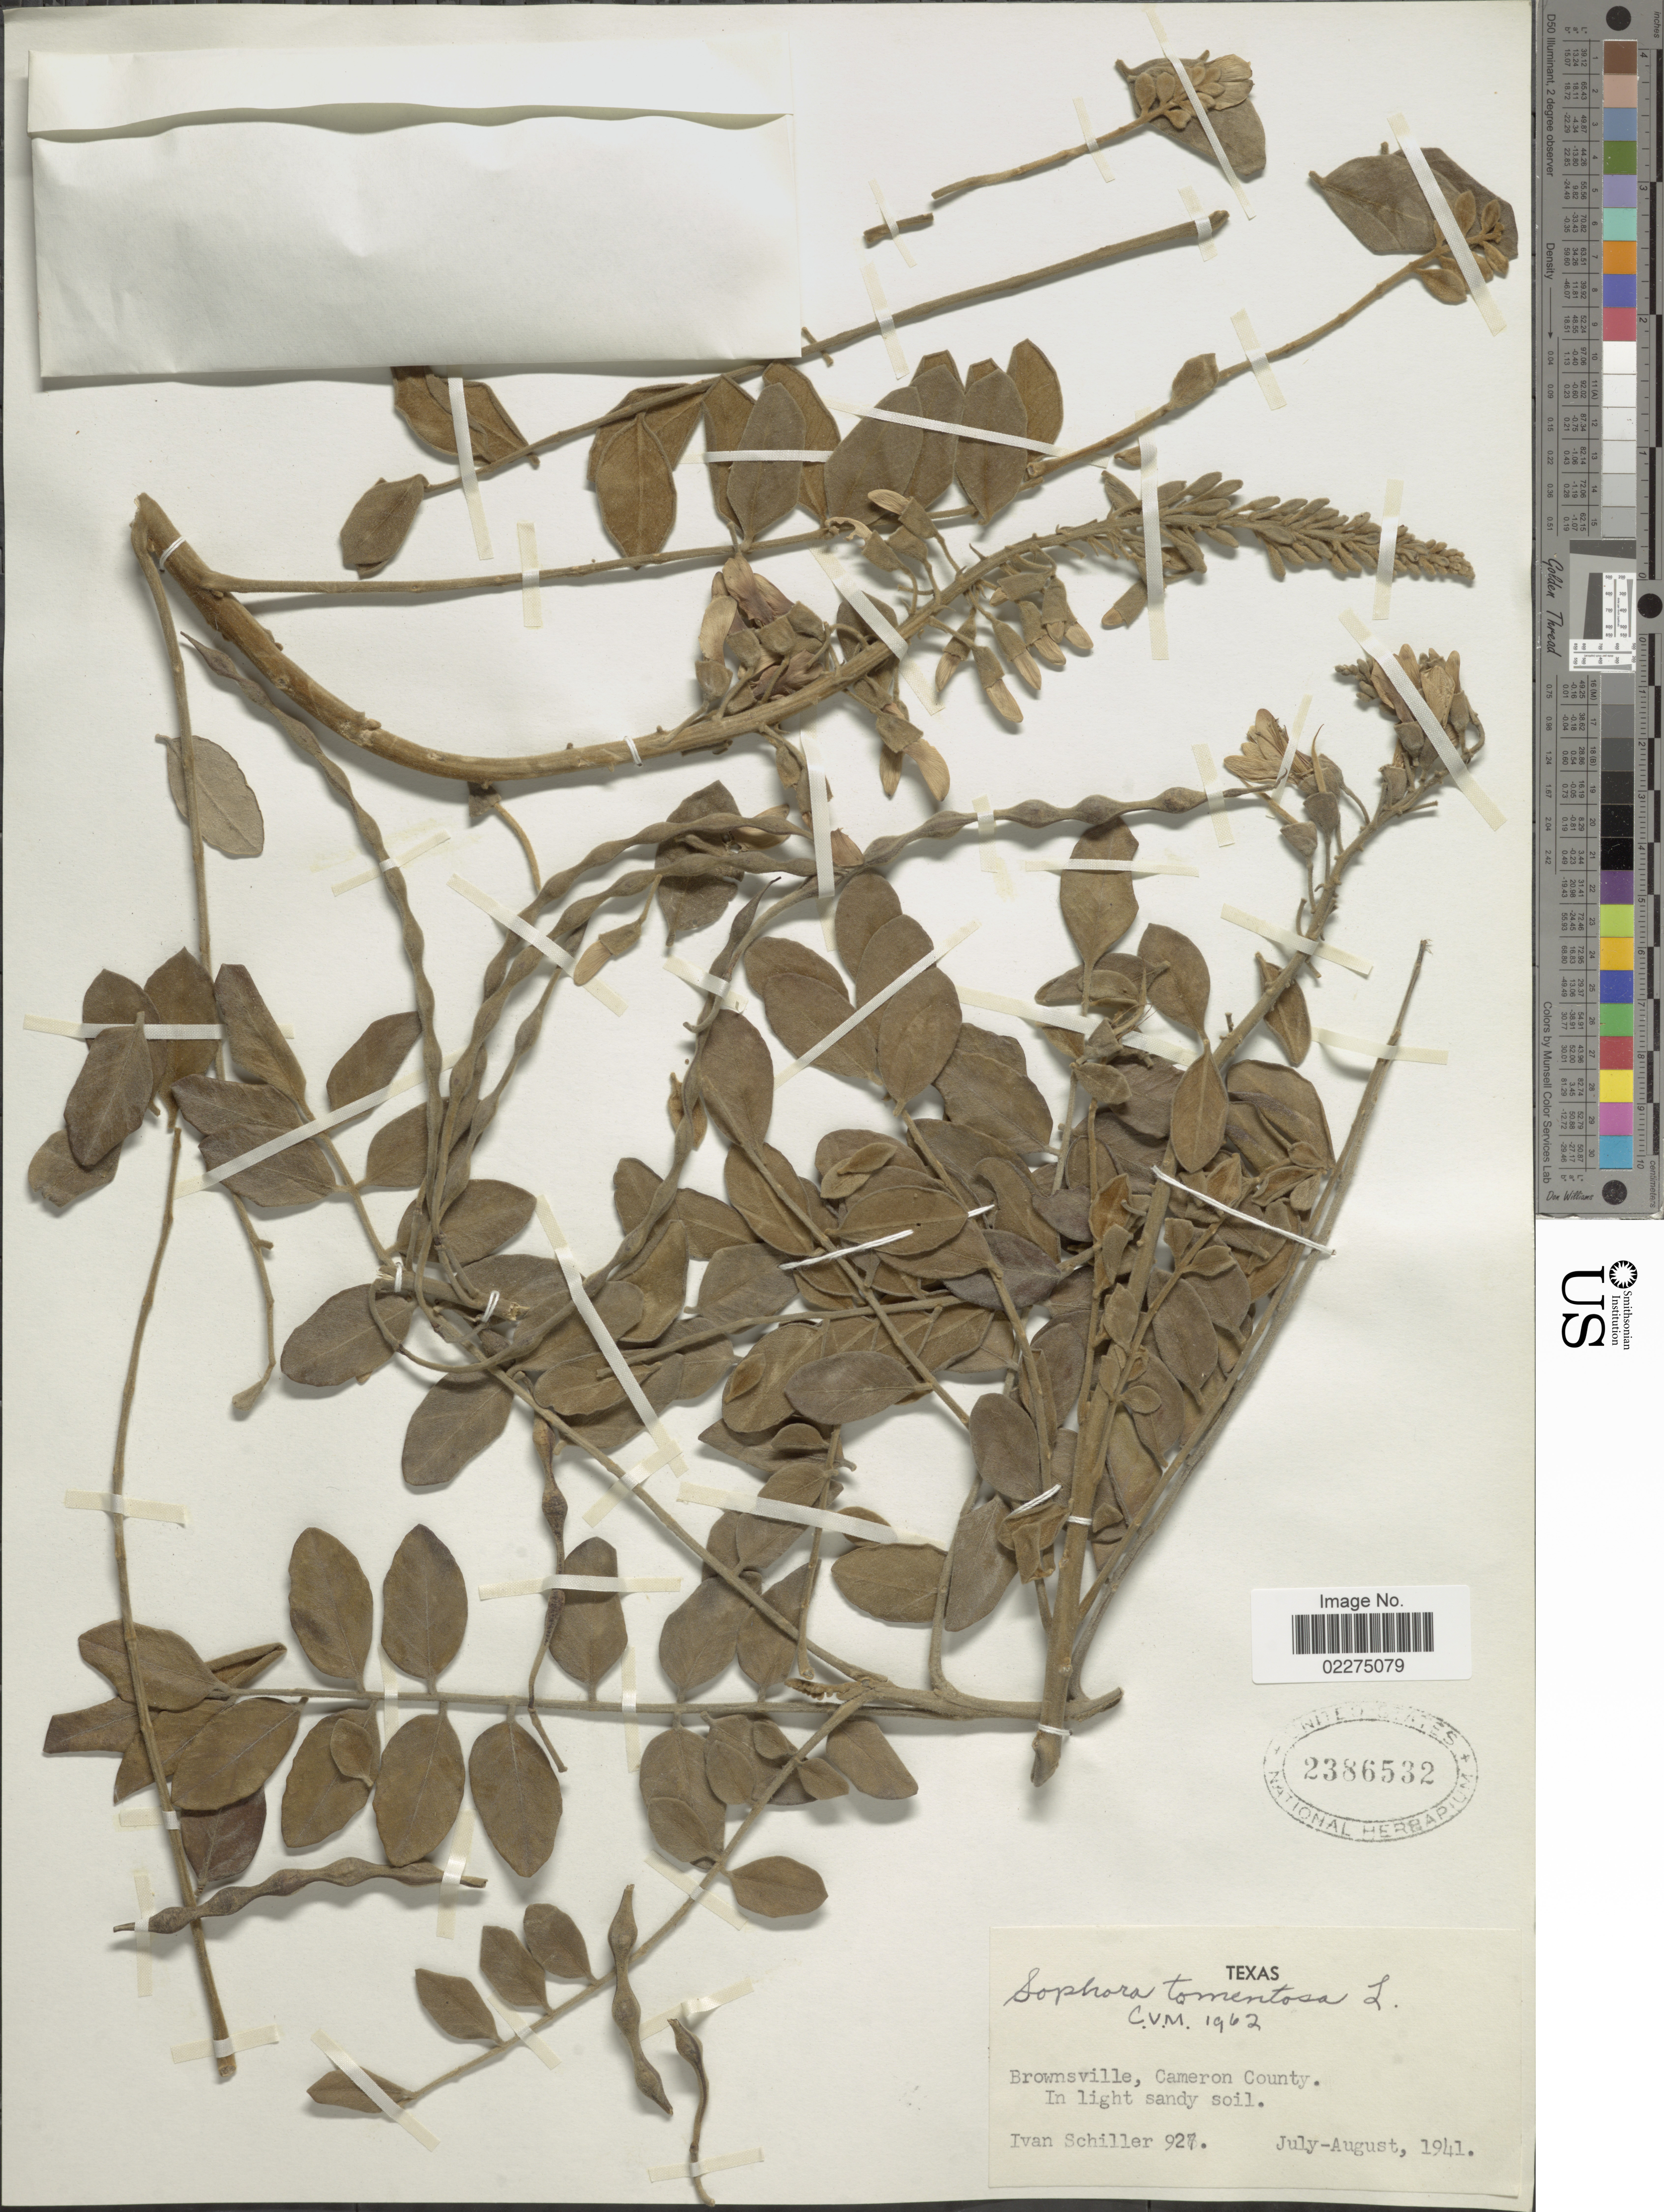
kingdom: Plantae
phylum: Tracheophyta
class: Magnoliopsida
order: Fabales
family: Fabaceae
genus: Sophora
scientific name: Sophora tomentosa var. occidentalis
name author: L.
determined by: Strong, Mark T., (BOT), Smithsonian Institution - National Museum of Natural History (UNITED STATES)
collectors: I. Schiller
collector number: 927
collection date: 1941-07/1941-08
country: United States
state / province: Texas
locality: Brownsville, Cameron County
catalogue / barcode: US 2386532